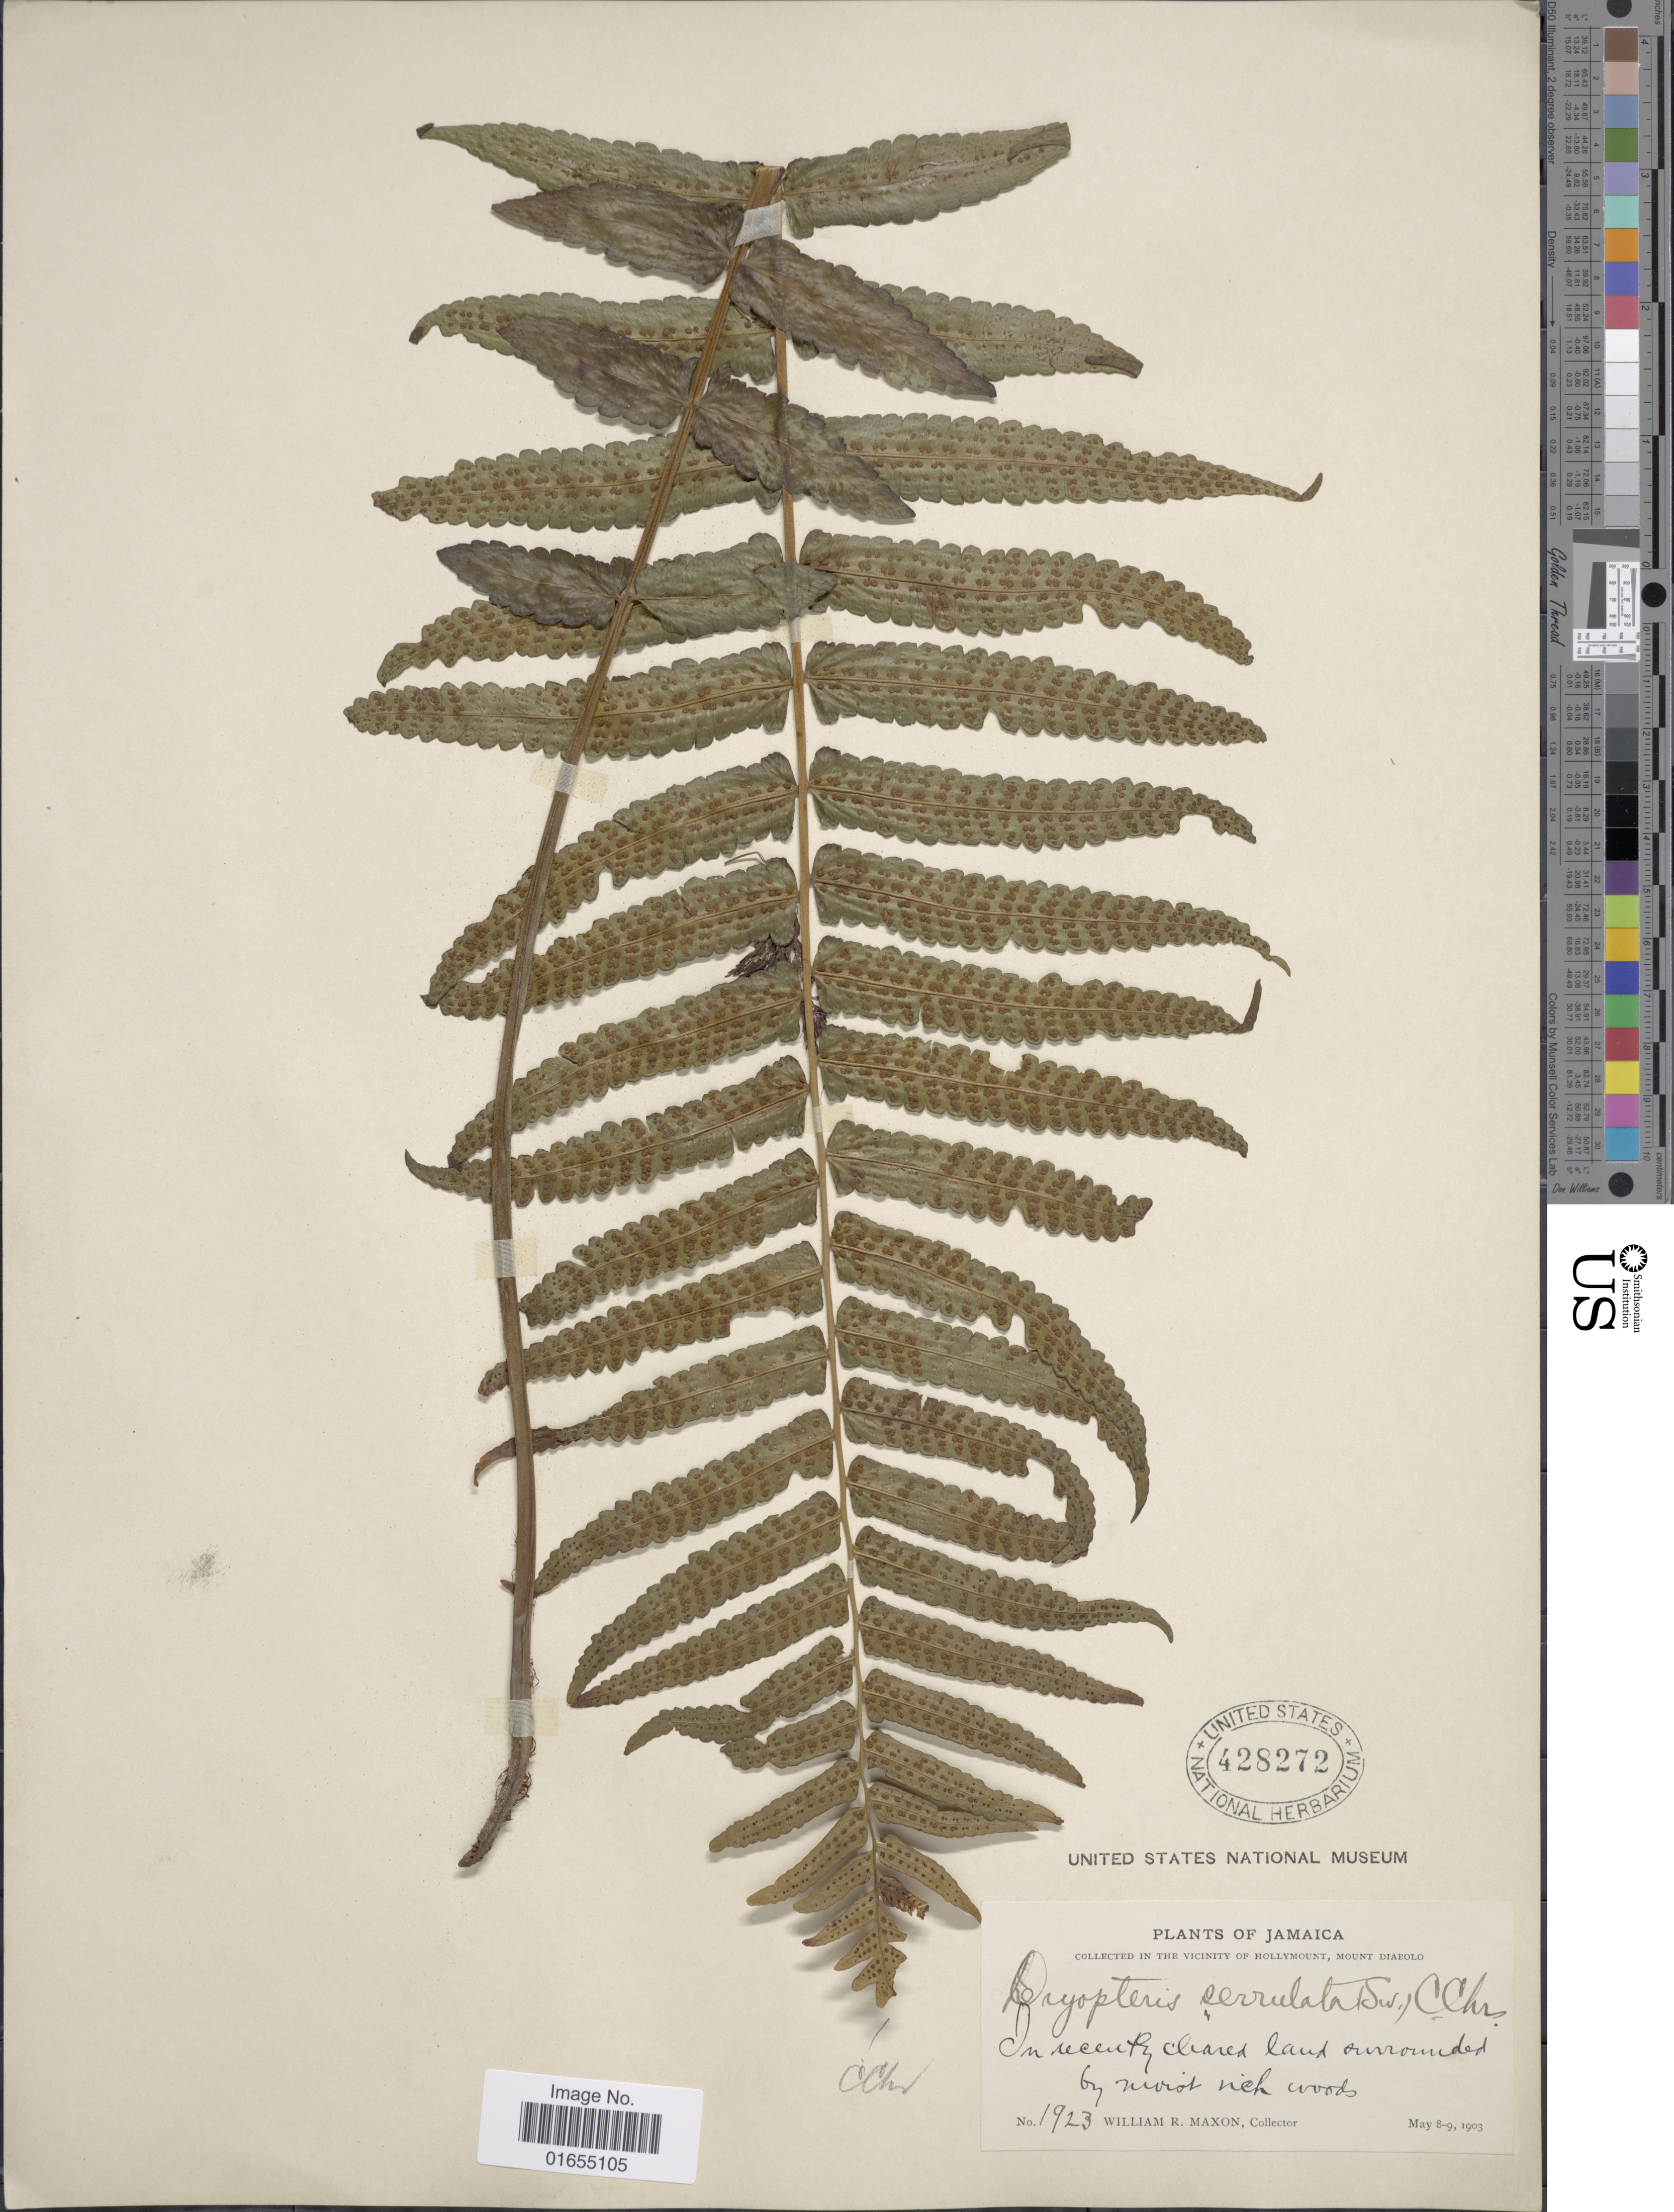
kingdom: Plantae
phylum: Tracheophyta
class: Polypodiopsida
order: Polypodiales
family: Thelypteridaceae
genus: Goniopteris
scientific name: Goniopteris serrulata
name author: (Sw.) J. Sm.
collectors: W. R. Maxon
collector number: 1923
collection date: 1903-05-08/1903-05-09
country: Jamaica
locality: Vicinity of Hollymouny, Mount Diabolo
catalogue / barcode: US 428272